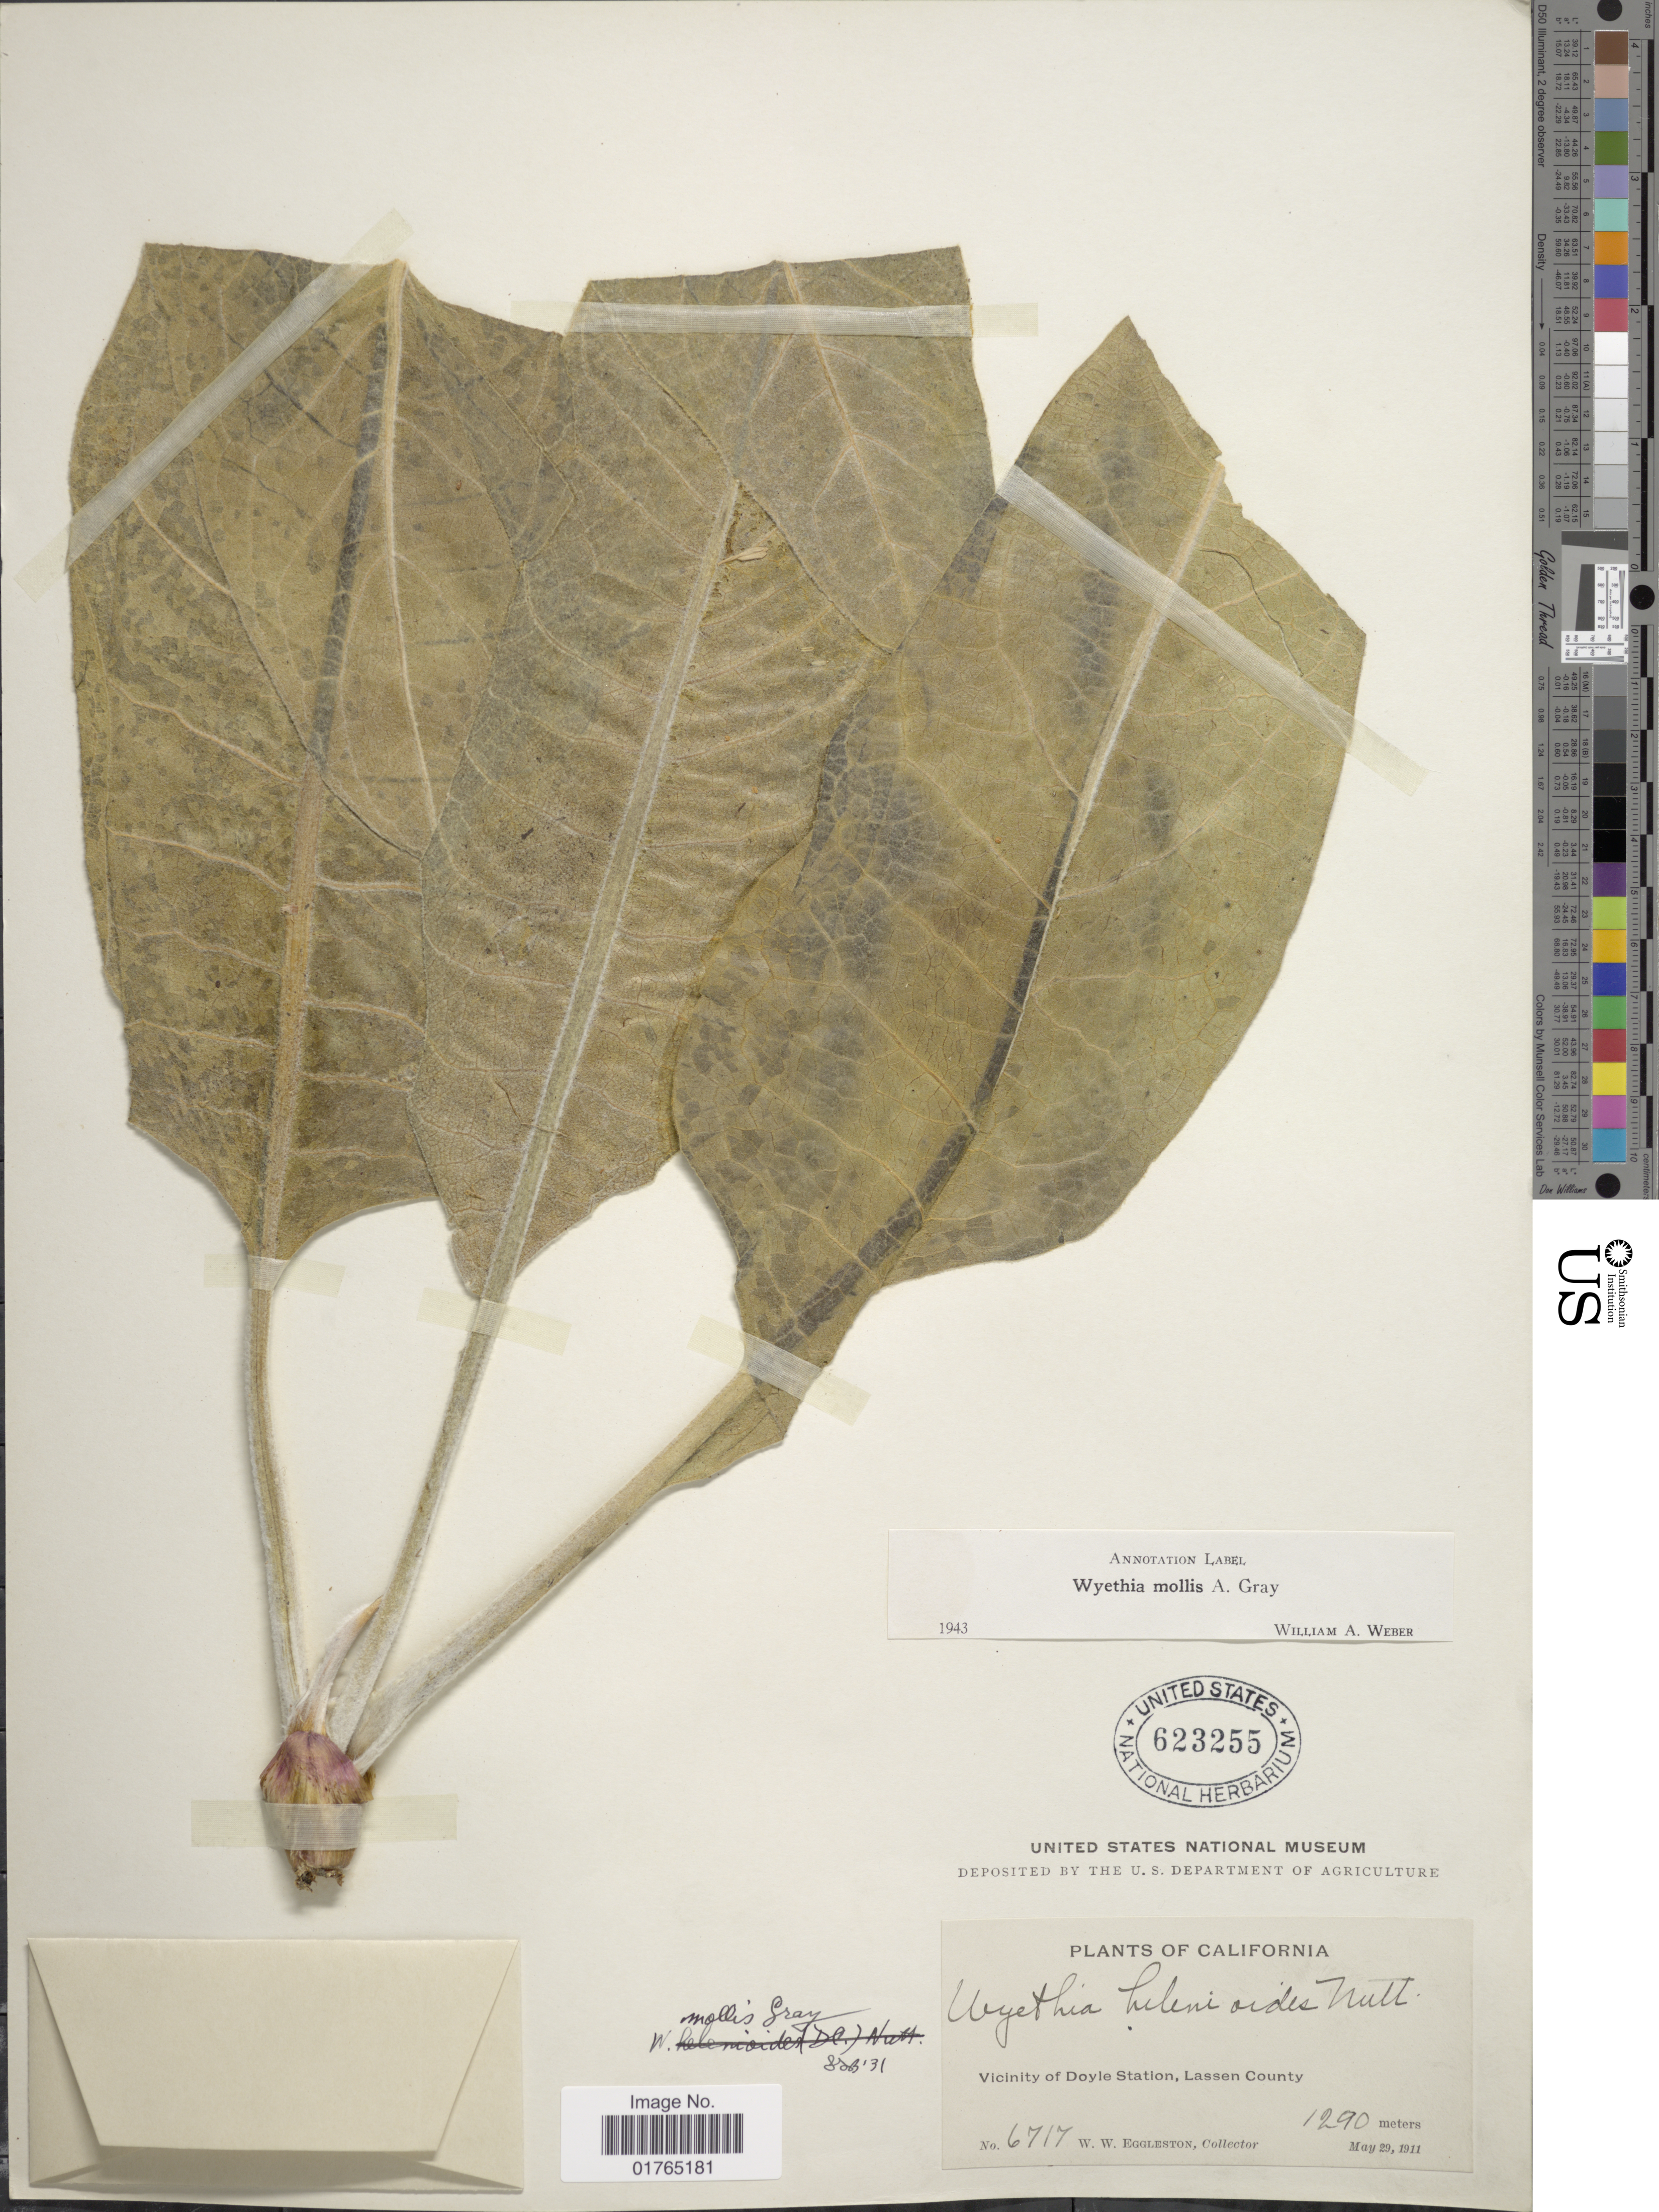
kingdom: Plantae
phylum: Tracheophyta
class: Magnoliopsida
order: Asterales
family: Asteraceae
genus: Wyethia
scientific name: Wyethia mollis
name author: A. Gray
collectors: W. W. Eggleston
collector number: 6717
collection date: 1911-05-29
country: United States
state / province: California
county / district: Lassen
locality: Vicinity of Doyle Station, Lassen County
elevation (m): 1290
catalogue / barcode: US 623255